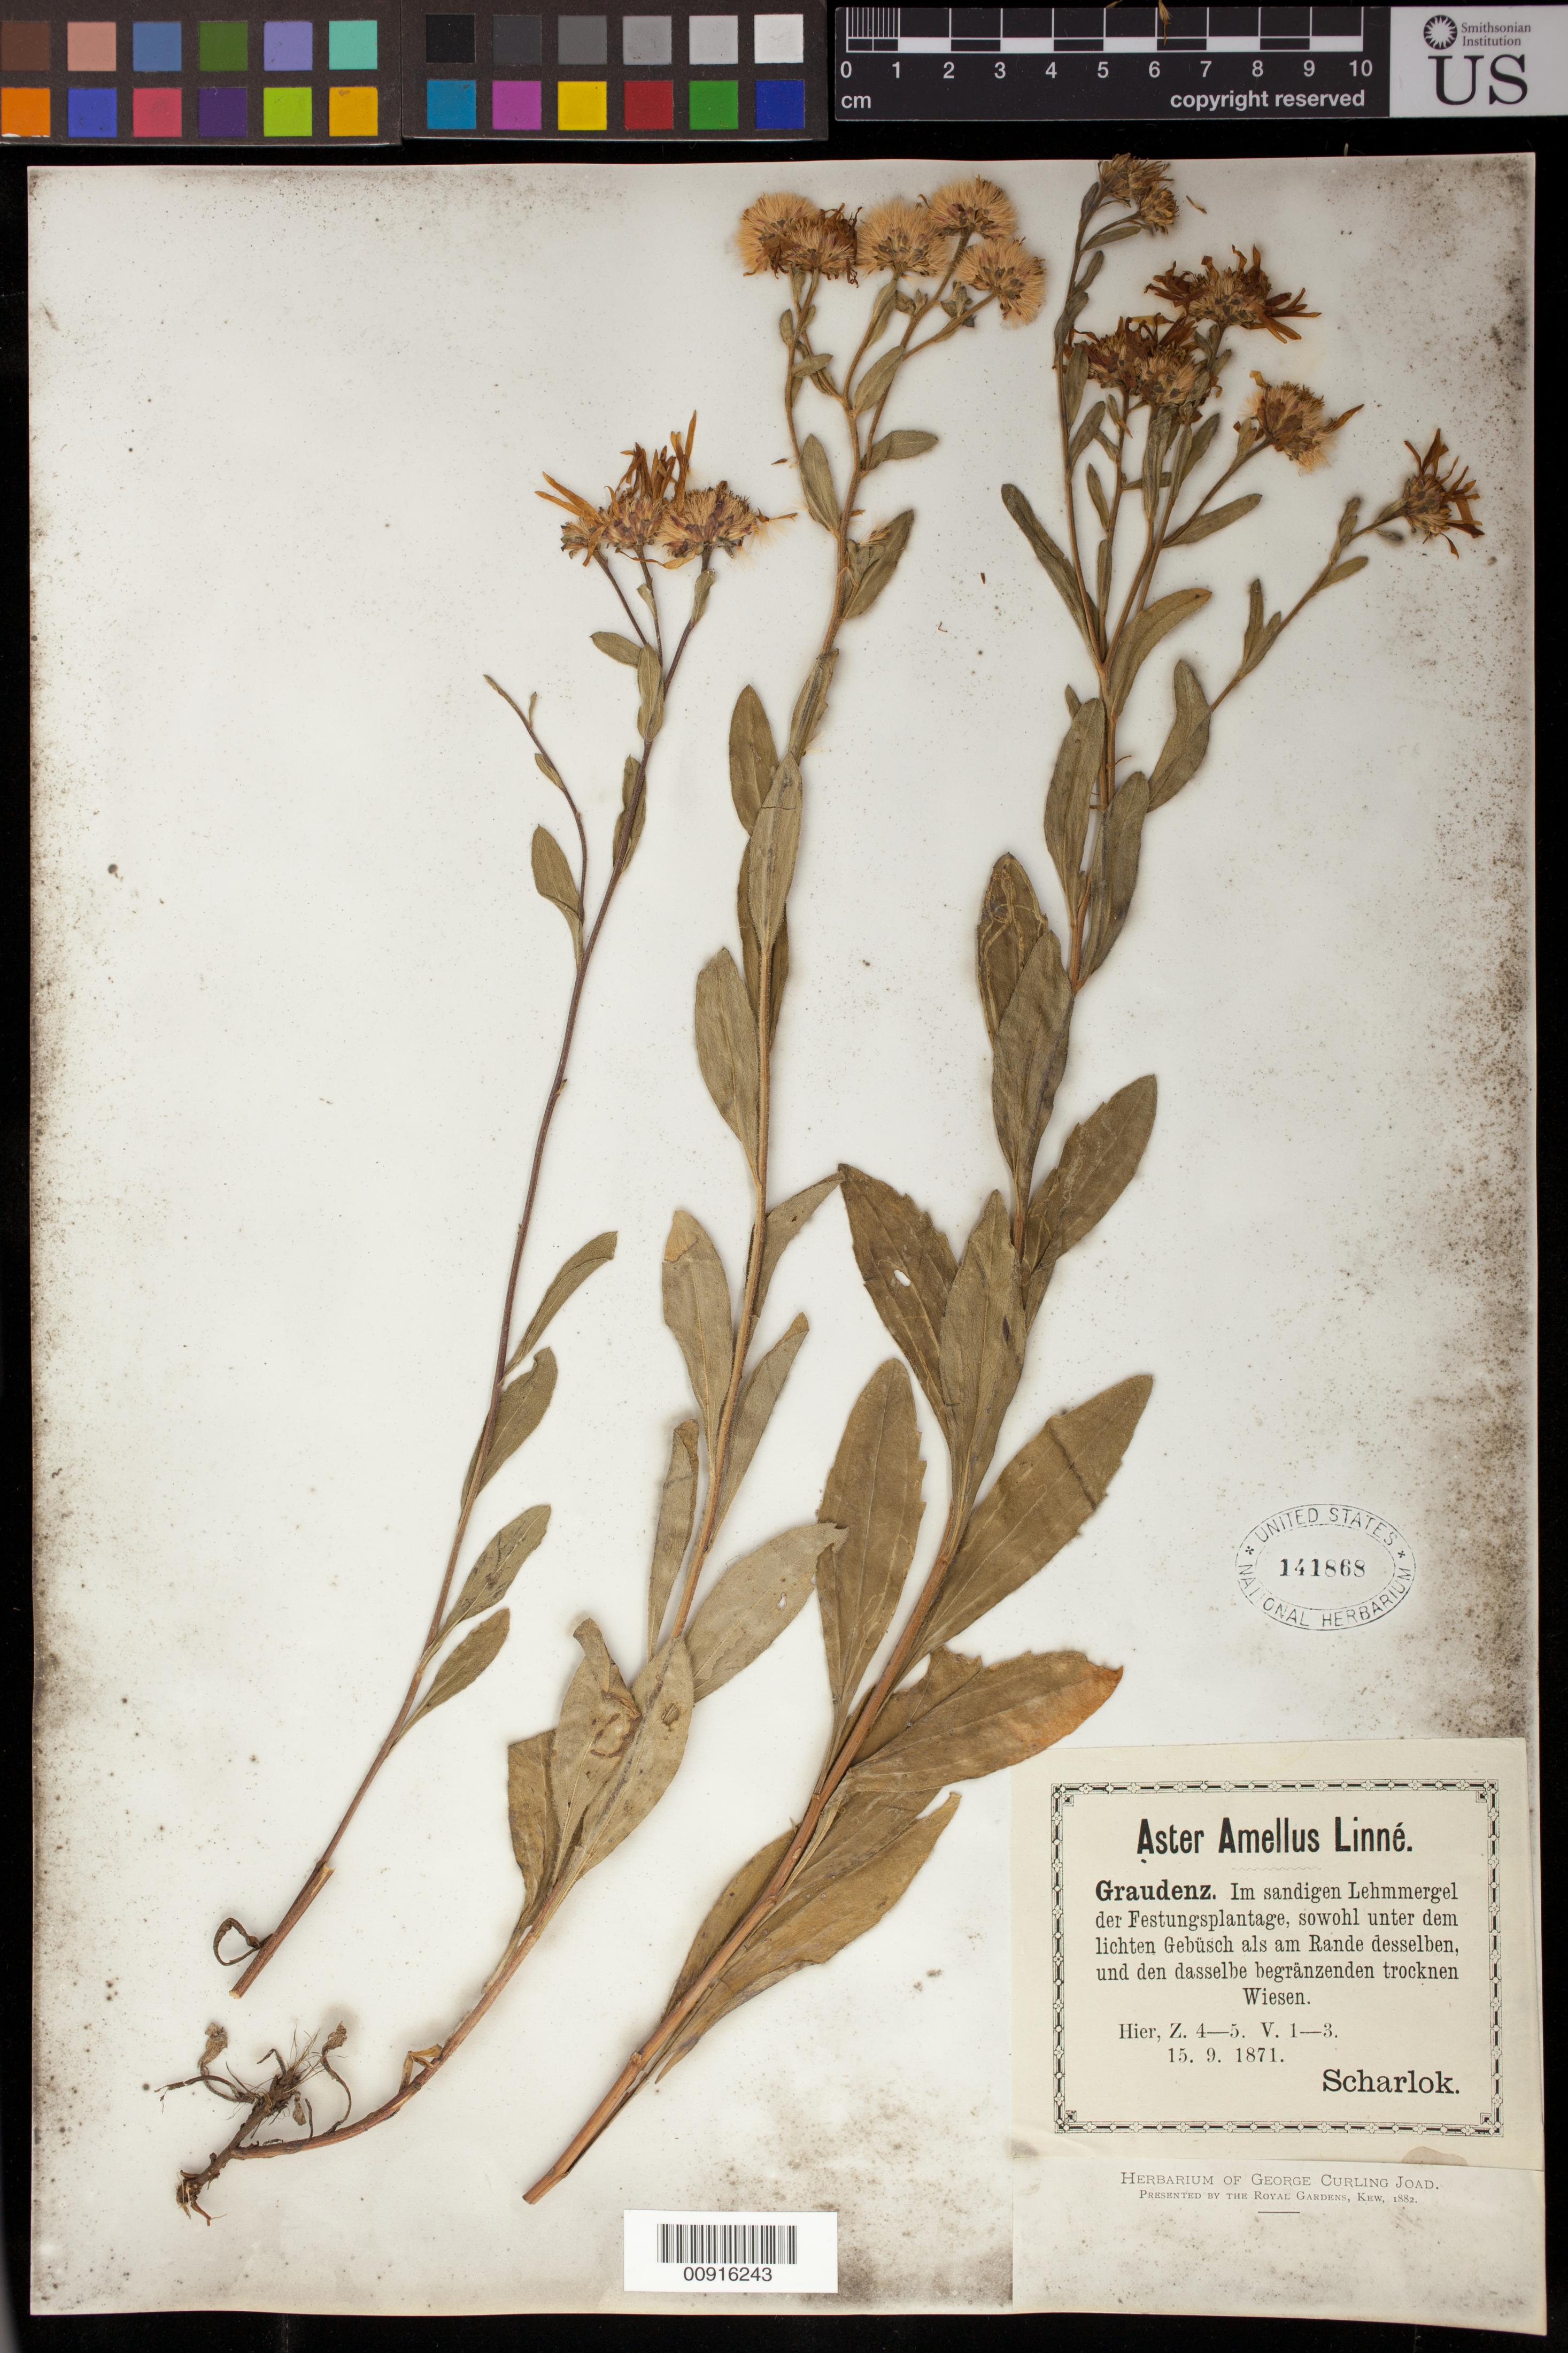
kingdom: Plantae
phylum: Tracheophyta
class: Magnoliopsida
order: Asterales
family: Asteraceae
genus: Aster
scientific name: Aster amellus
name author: L.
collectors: Scharlok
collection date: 1871-09-15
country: Poland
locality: Graudenz: Im sandigen Lehmmergel der Festungsplantage, sowol unter dem lichten Gebusch als am Rande desselben, und den dasselbe begranzenden trocken Wiesen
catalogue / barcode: US 141868